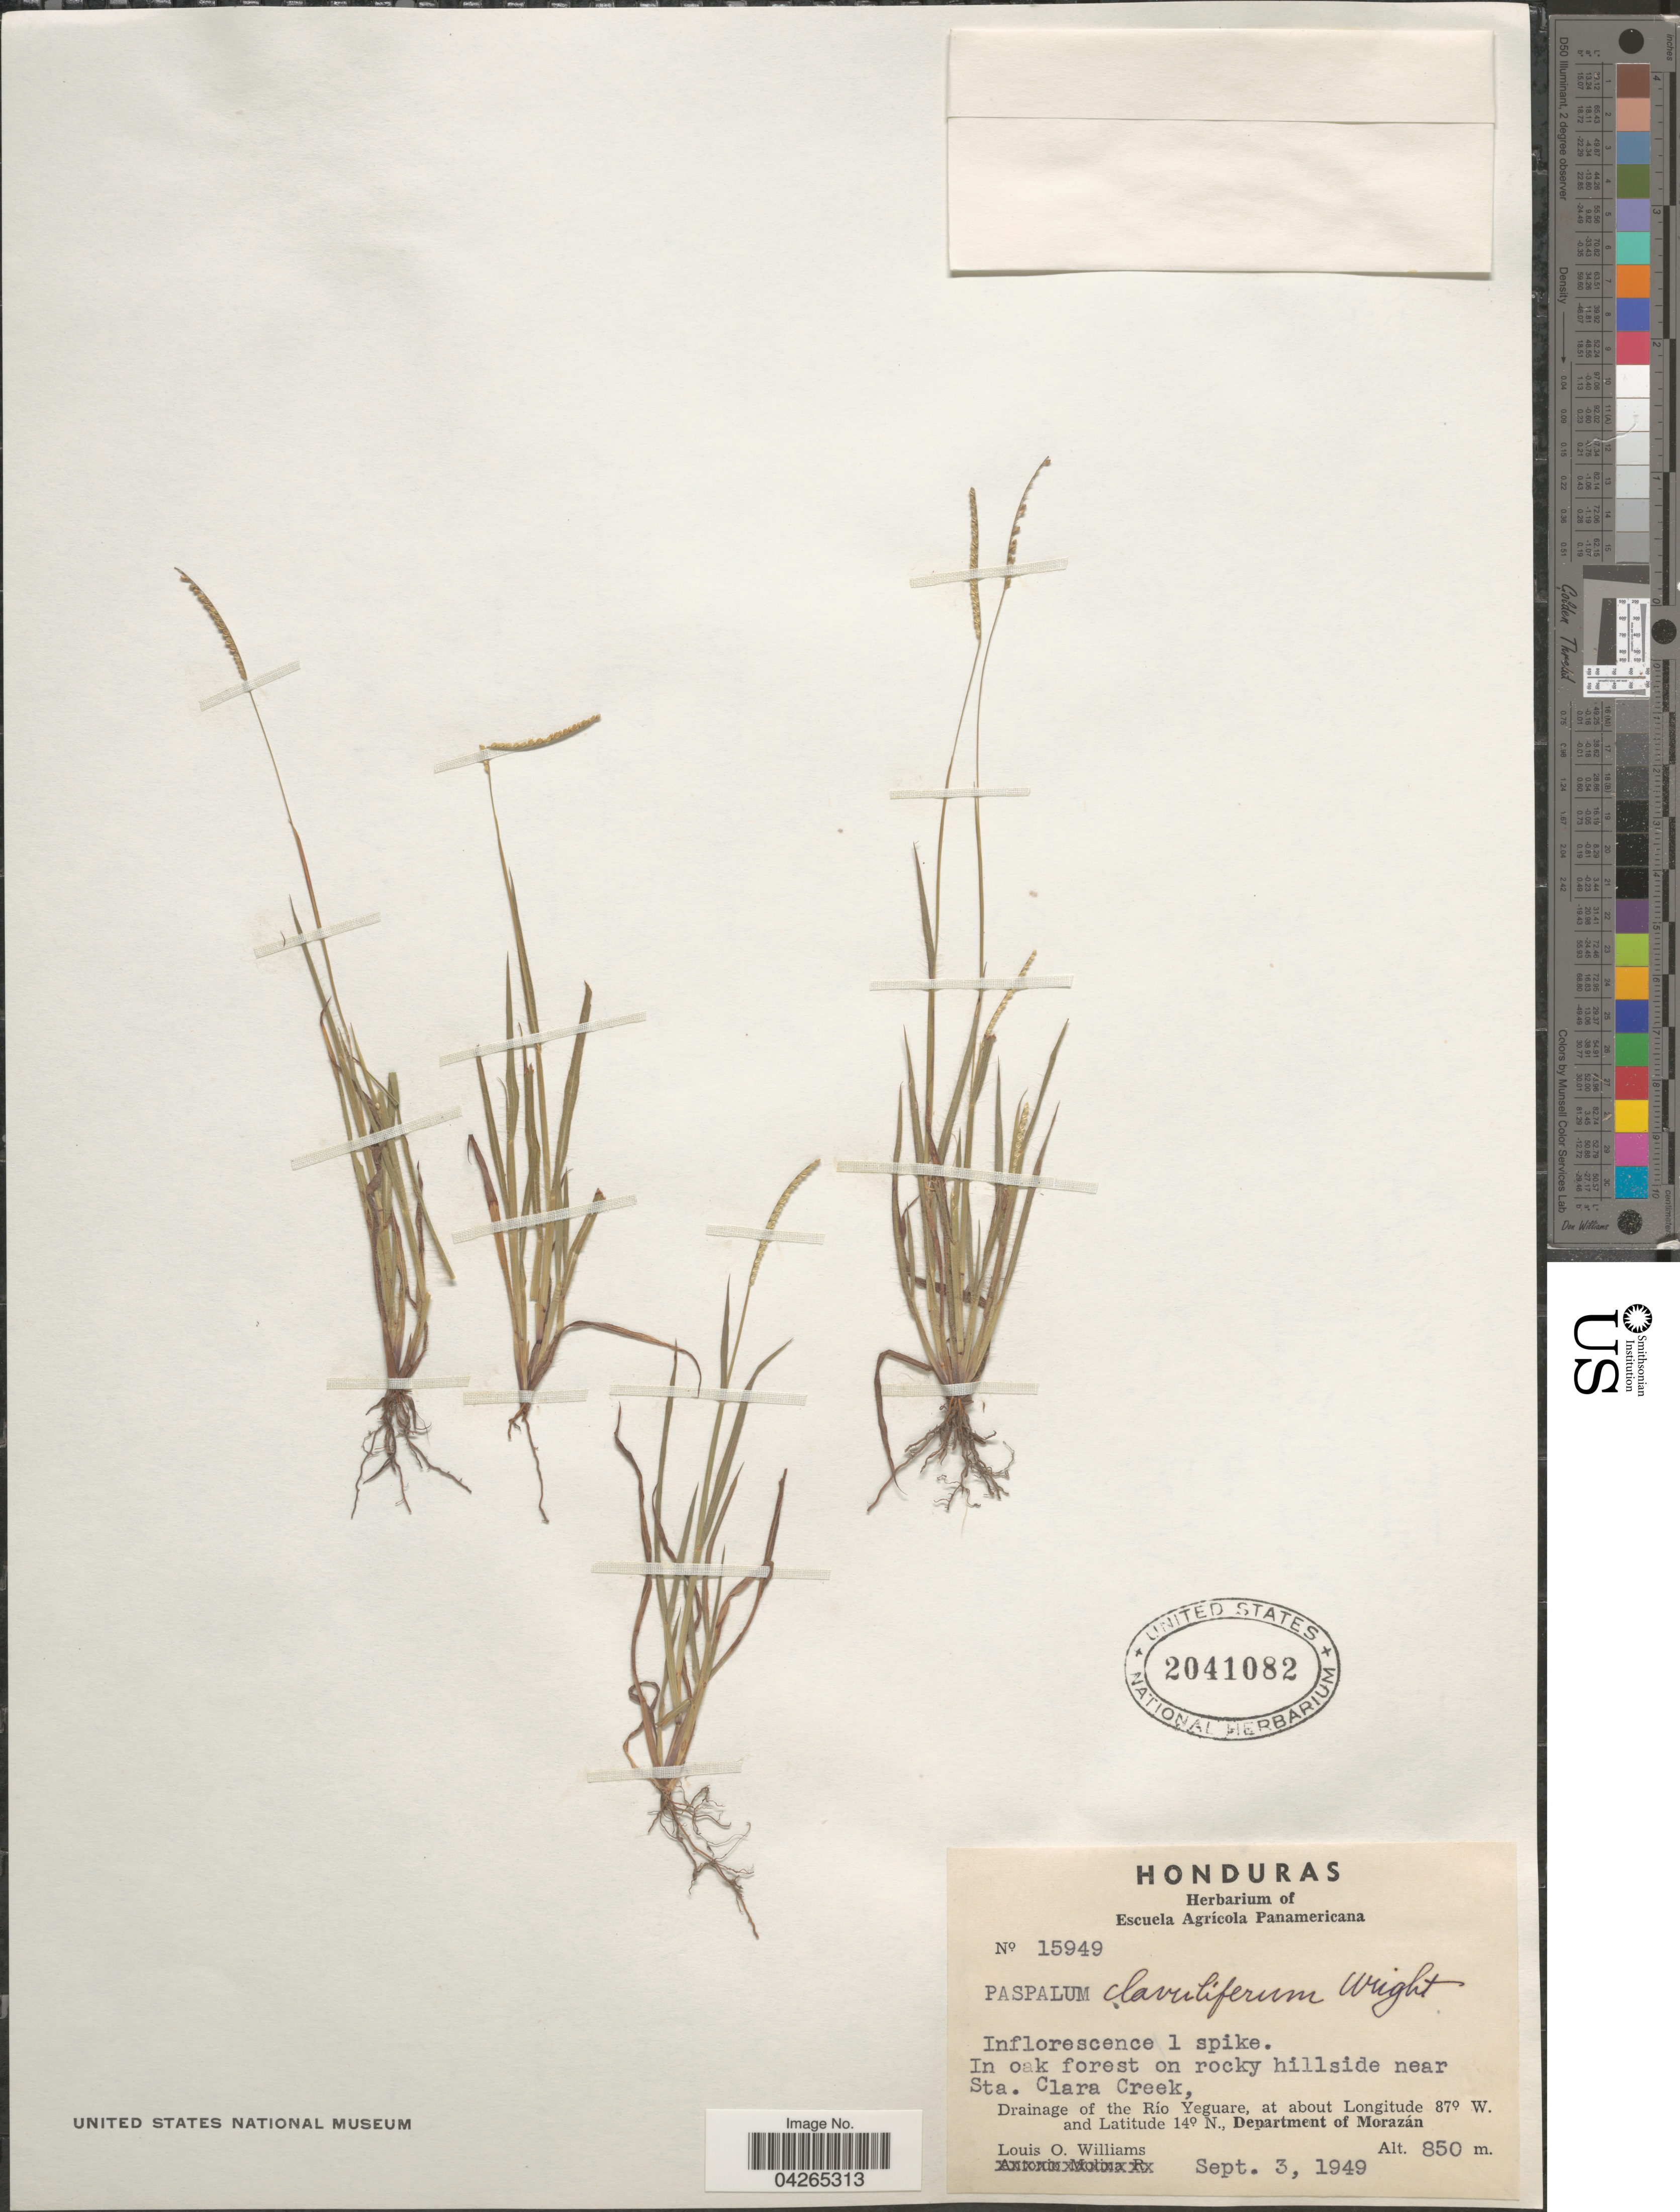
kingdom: Plantae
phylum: Tracheophyta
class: Liliopsida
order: Poales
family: Poaceae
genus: Paspalum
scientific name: Paspalum claviliferum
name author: C. Wright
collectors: L. O. Williams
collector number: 15949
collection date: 1949-09-03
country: Honduras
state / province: Fco. Morazán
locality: In oak forest on rocky hillside near Sta. Clara Creek, Drainage of the Río Yeguare, Department of Morazán.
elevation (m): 850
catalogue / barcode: US 2041082